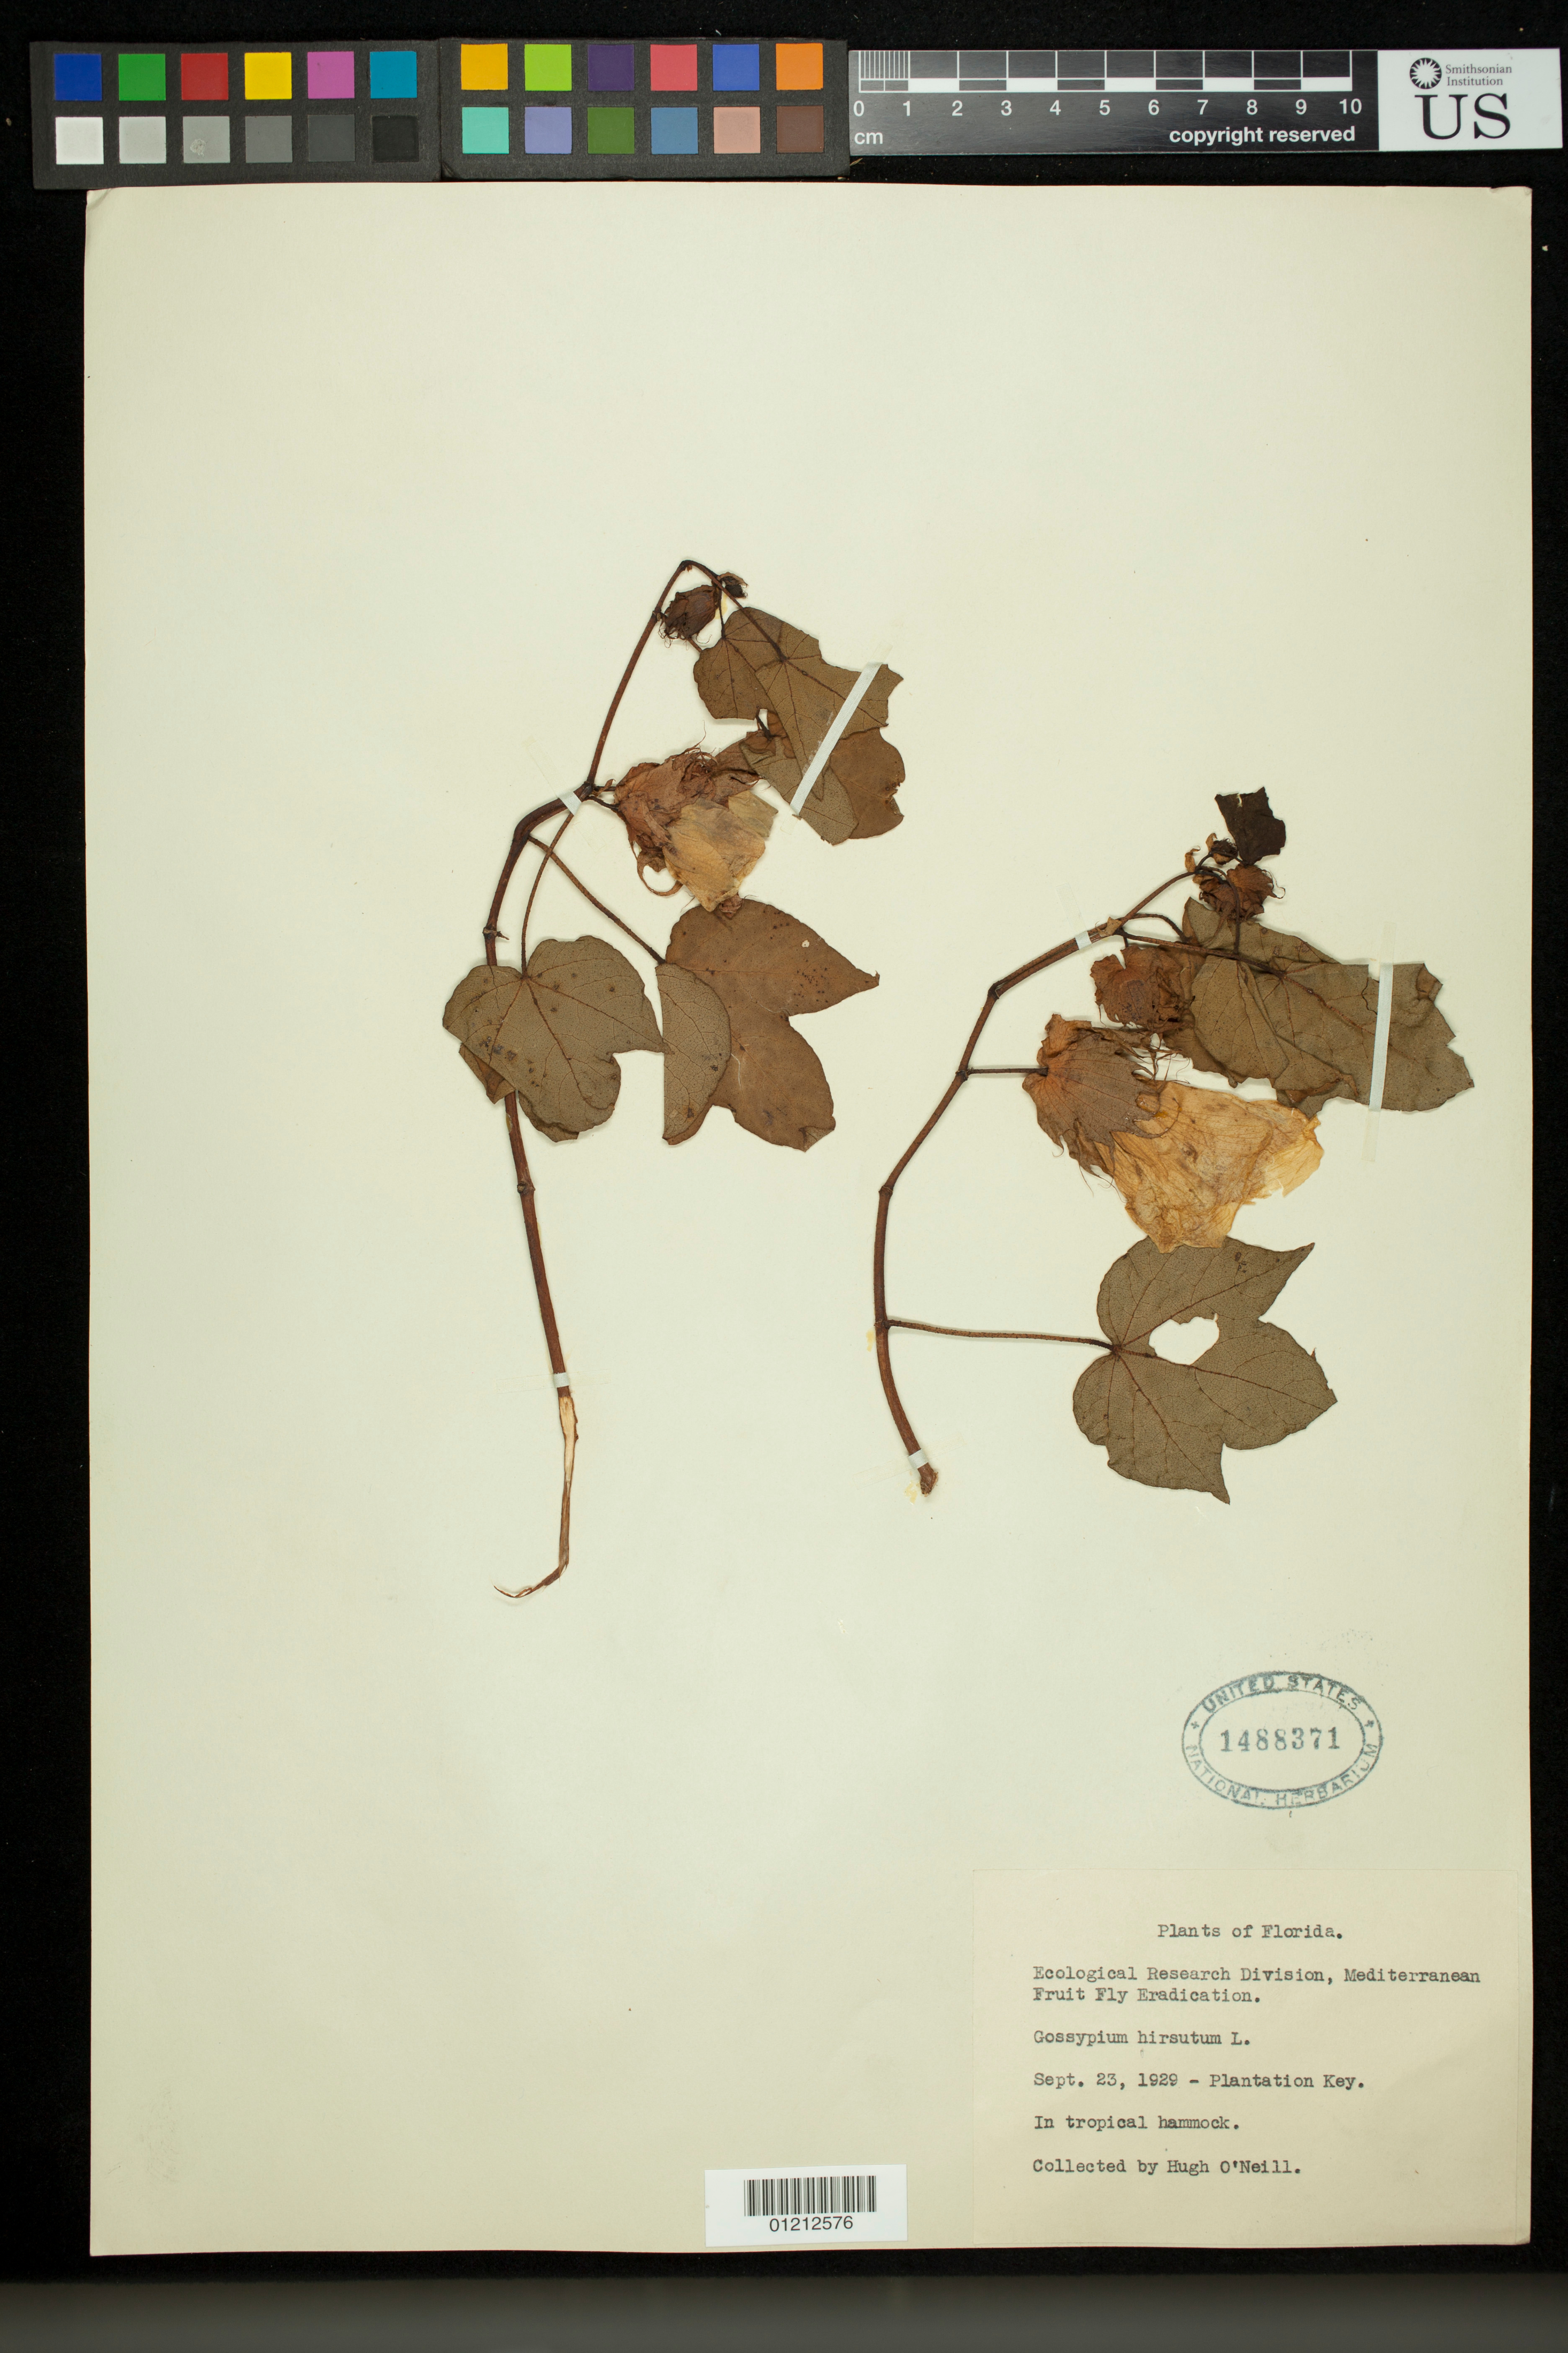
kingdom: Plantae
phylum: Tracheophyta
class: Magnoliopsida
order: Malvales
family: Malvaceae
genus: Gossypium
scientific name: Gossypium hirsutum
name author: L.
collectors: H. T. O' Neill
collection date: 1929-09-23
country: United States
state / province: Florida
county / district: Monroe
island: Plantation Key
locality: In tropical hammock.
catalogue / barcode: US 1488371